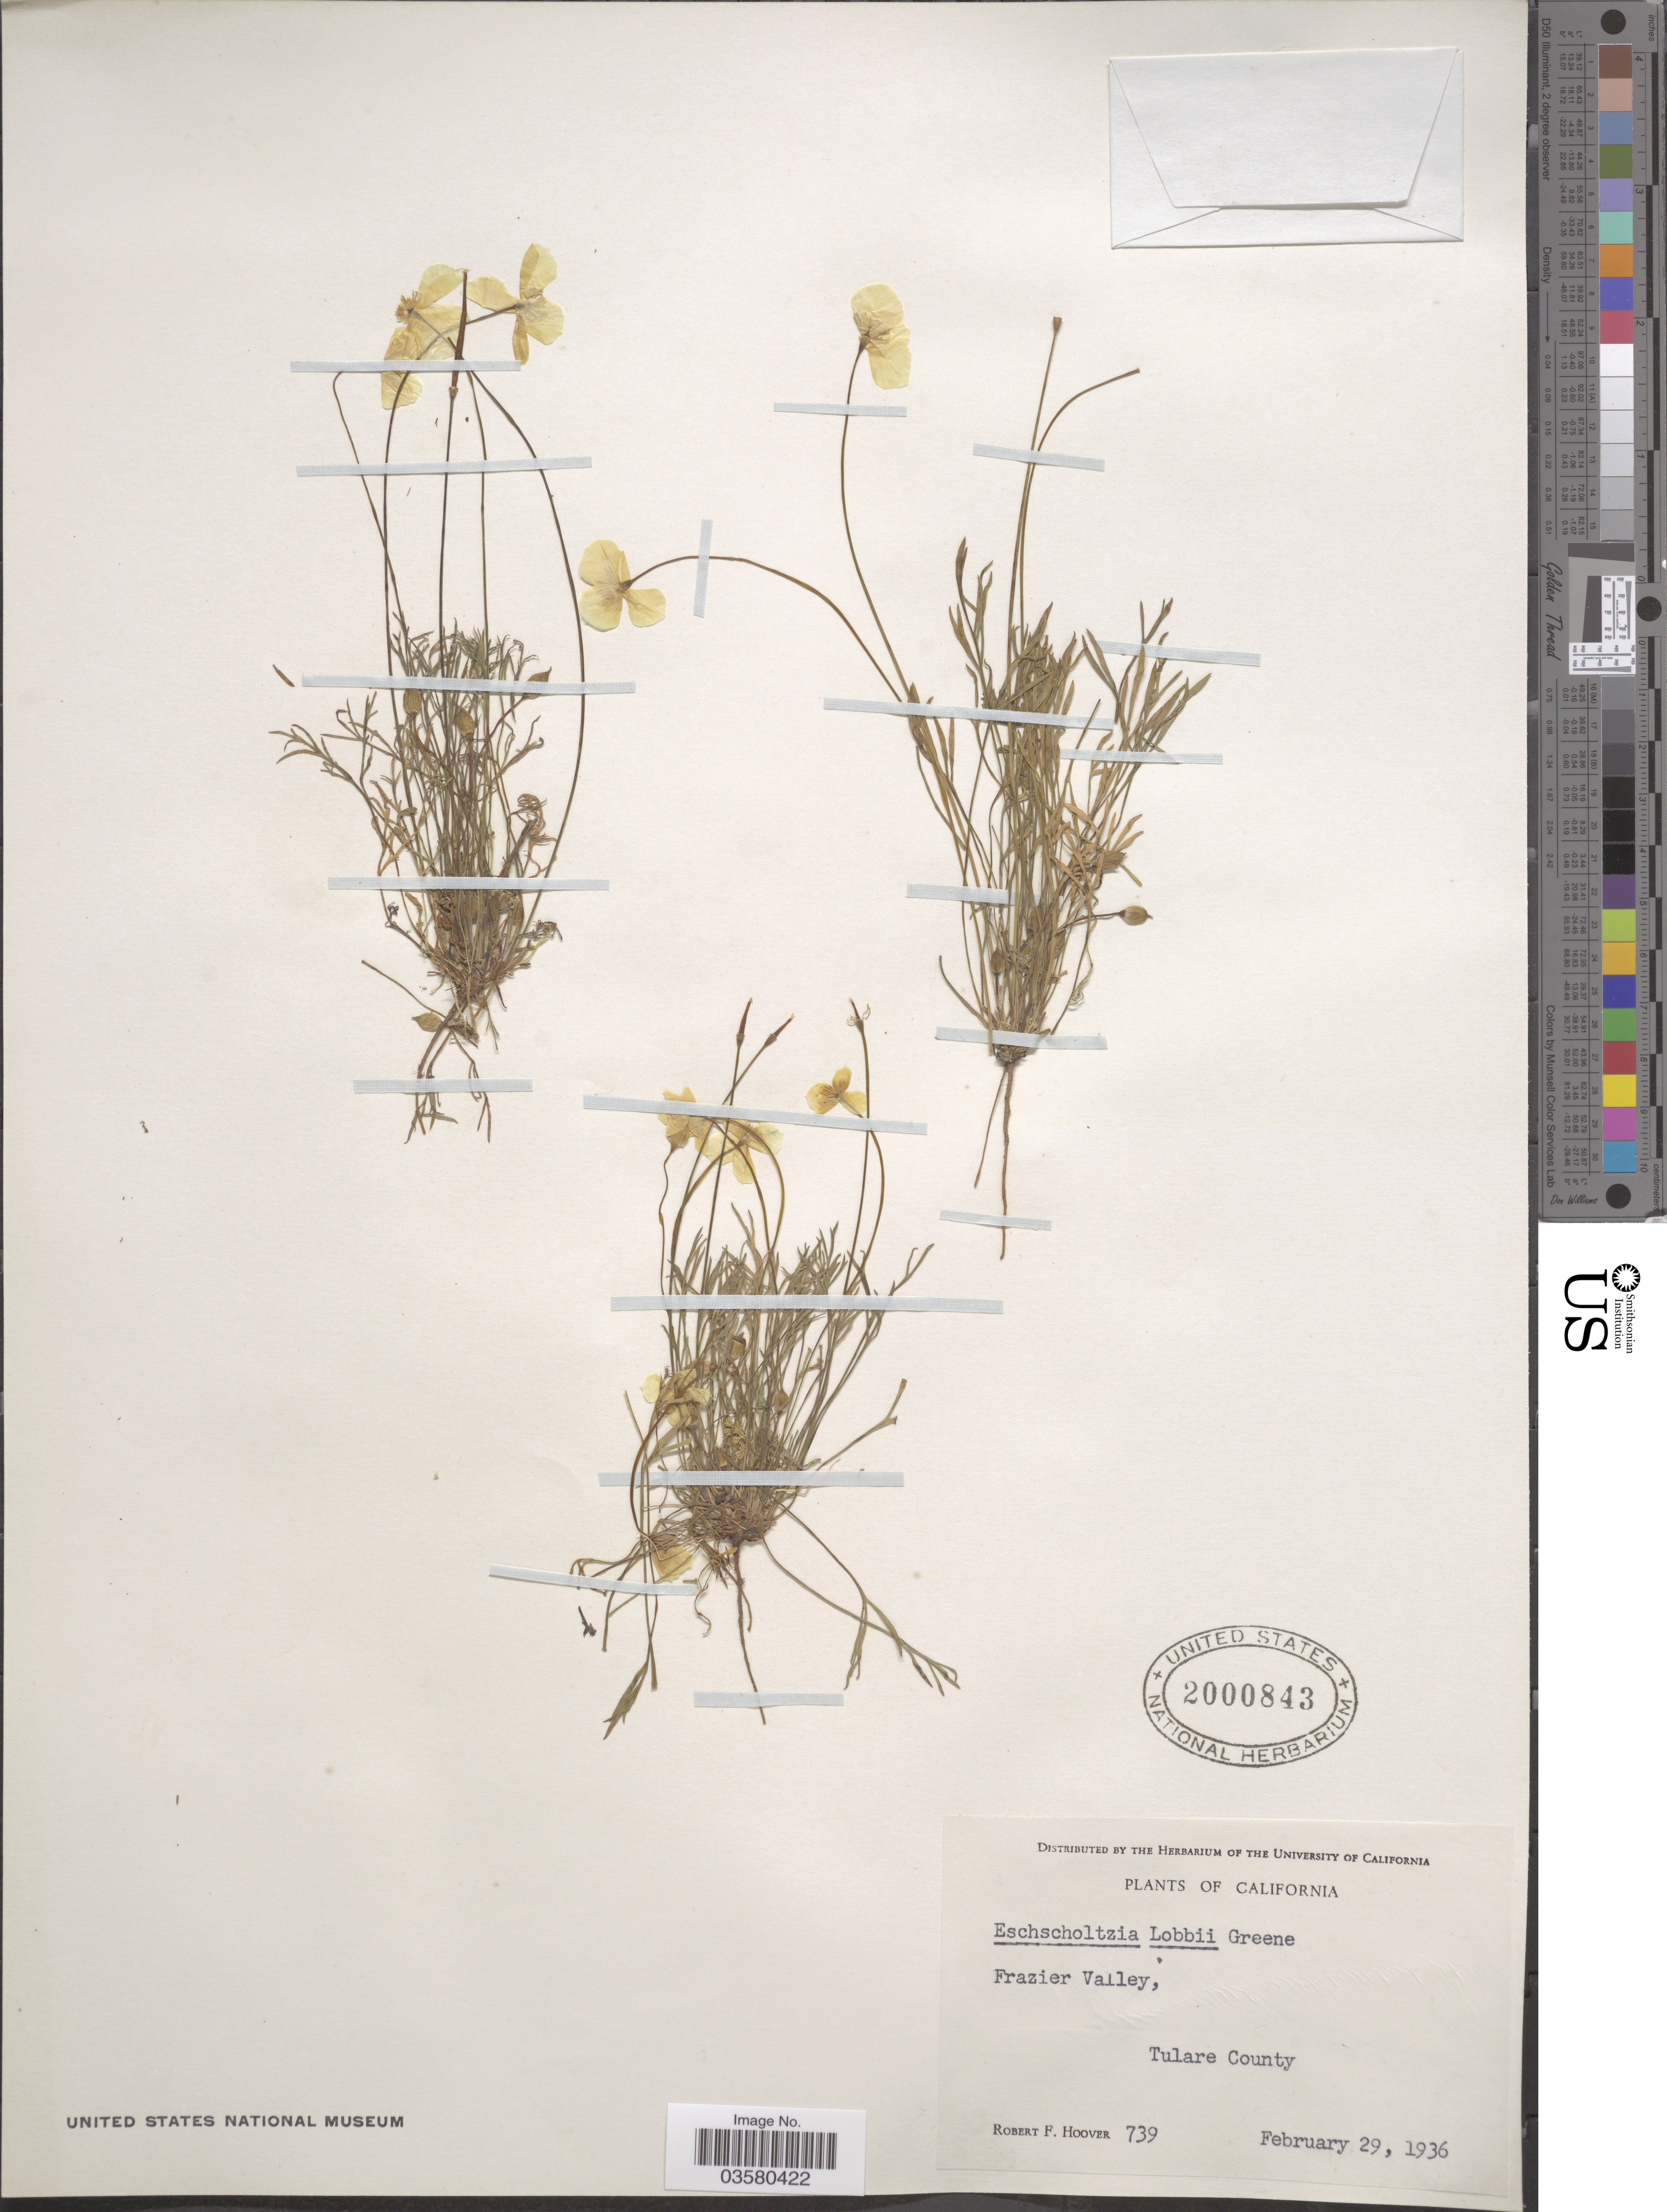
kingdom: Plantae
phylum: Tracheophyta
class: Magnoliopsida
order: Ranunculales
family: Papaveraceae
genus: Eschscholzia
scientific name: Eschscholzia lobbii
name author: Greene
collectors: R. F. Hoover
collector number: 739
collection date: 1936-02-29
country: United States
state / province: California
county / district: Tulare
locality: Frazier Valley, Tulare County.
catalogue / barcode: US 2000843